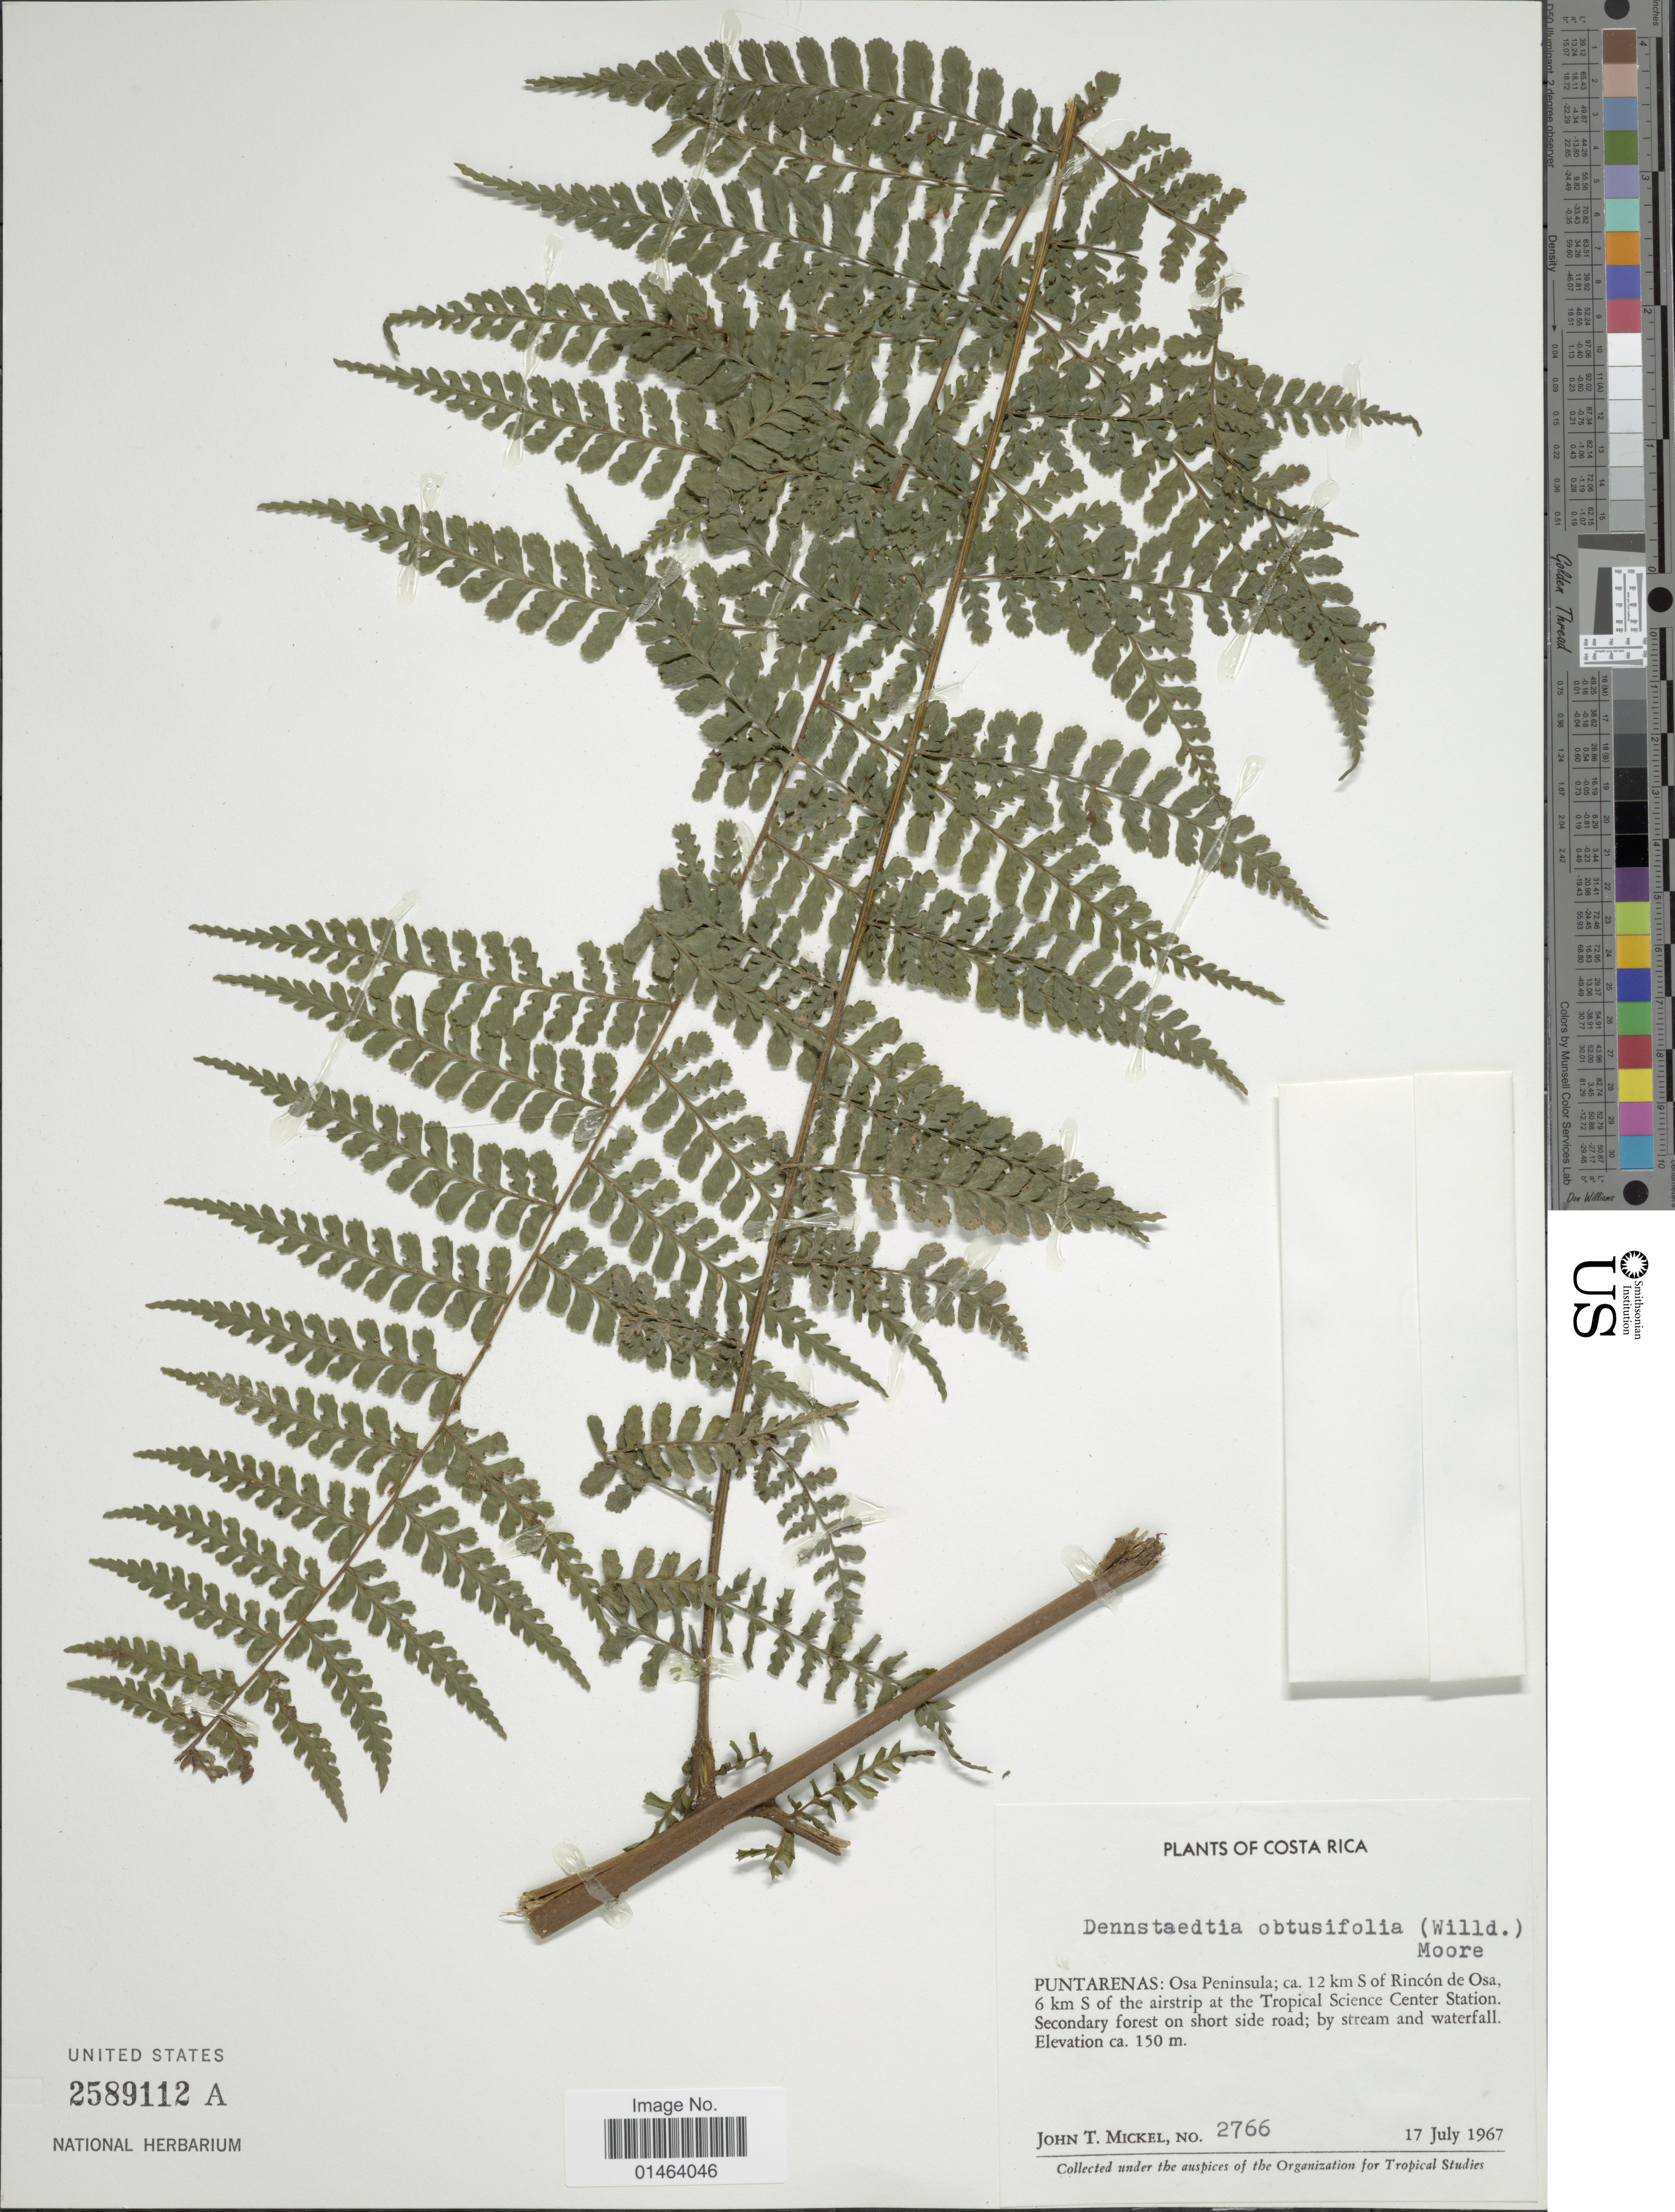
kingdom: Plantae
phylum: Tracheophyta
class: Polypodiopsida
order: Polypodiales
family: Dennstaedtiaceae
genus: Dennstaedtia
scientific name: Dennstaedtia dissecta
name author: (Sw.) T. Moore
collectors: J. T. Mickel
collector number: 2766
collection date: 1967-07-17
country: Costa Rica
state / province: Puntarenas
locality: Costa Rica, Puntarenas: Osa Peninsula; ca. 12 km S of Rincon de Osa, 6 km S of the airstrip at the Tropical Science Center Station.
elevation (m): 150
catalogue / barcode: US 2589112A